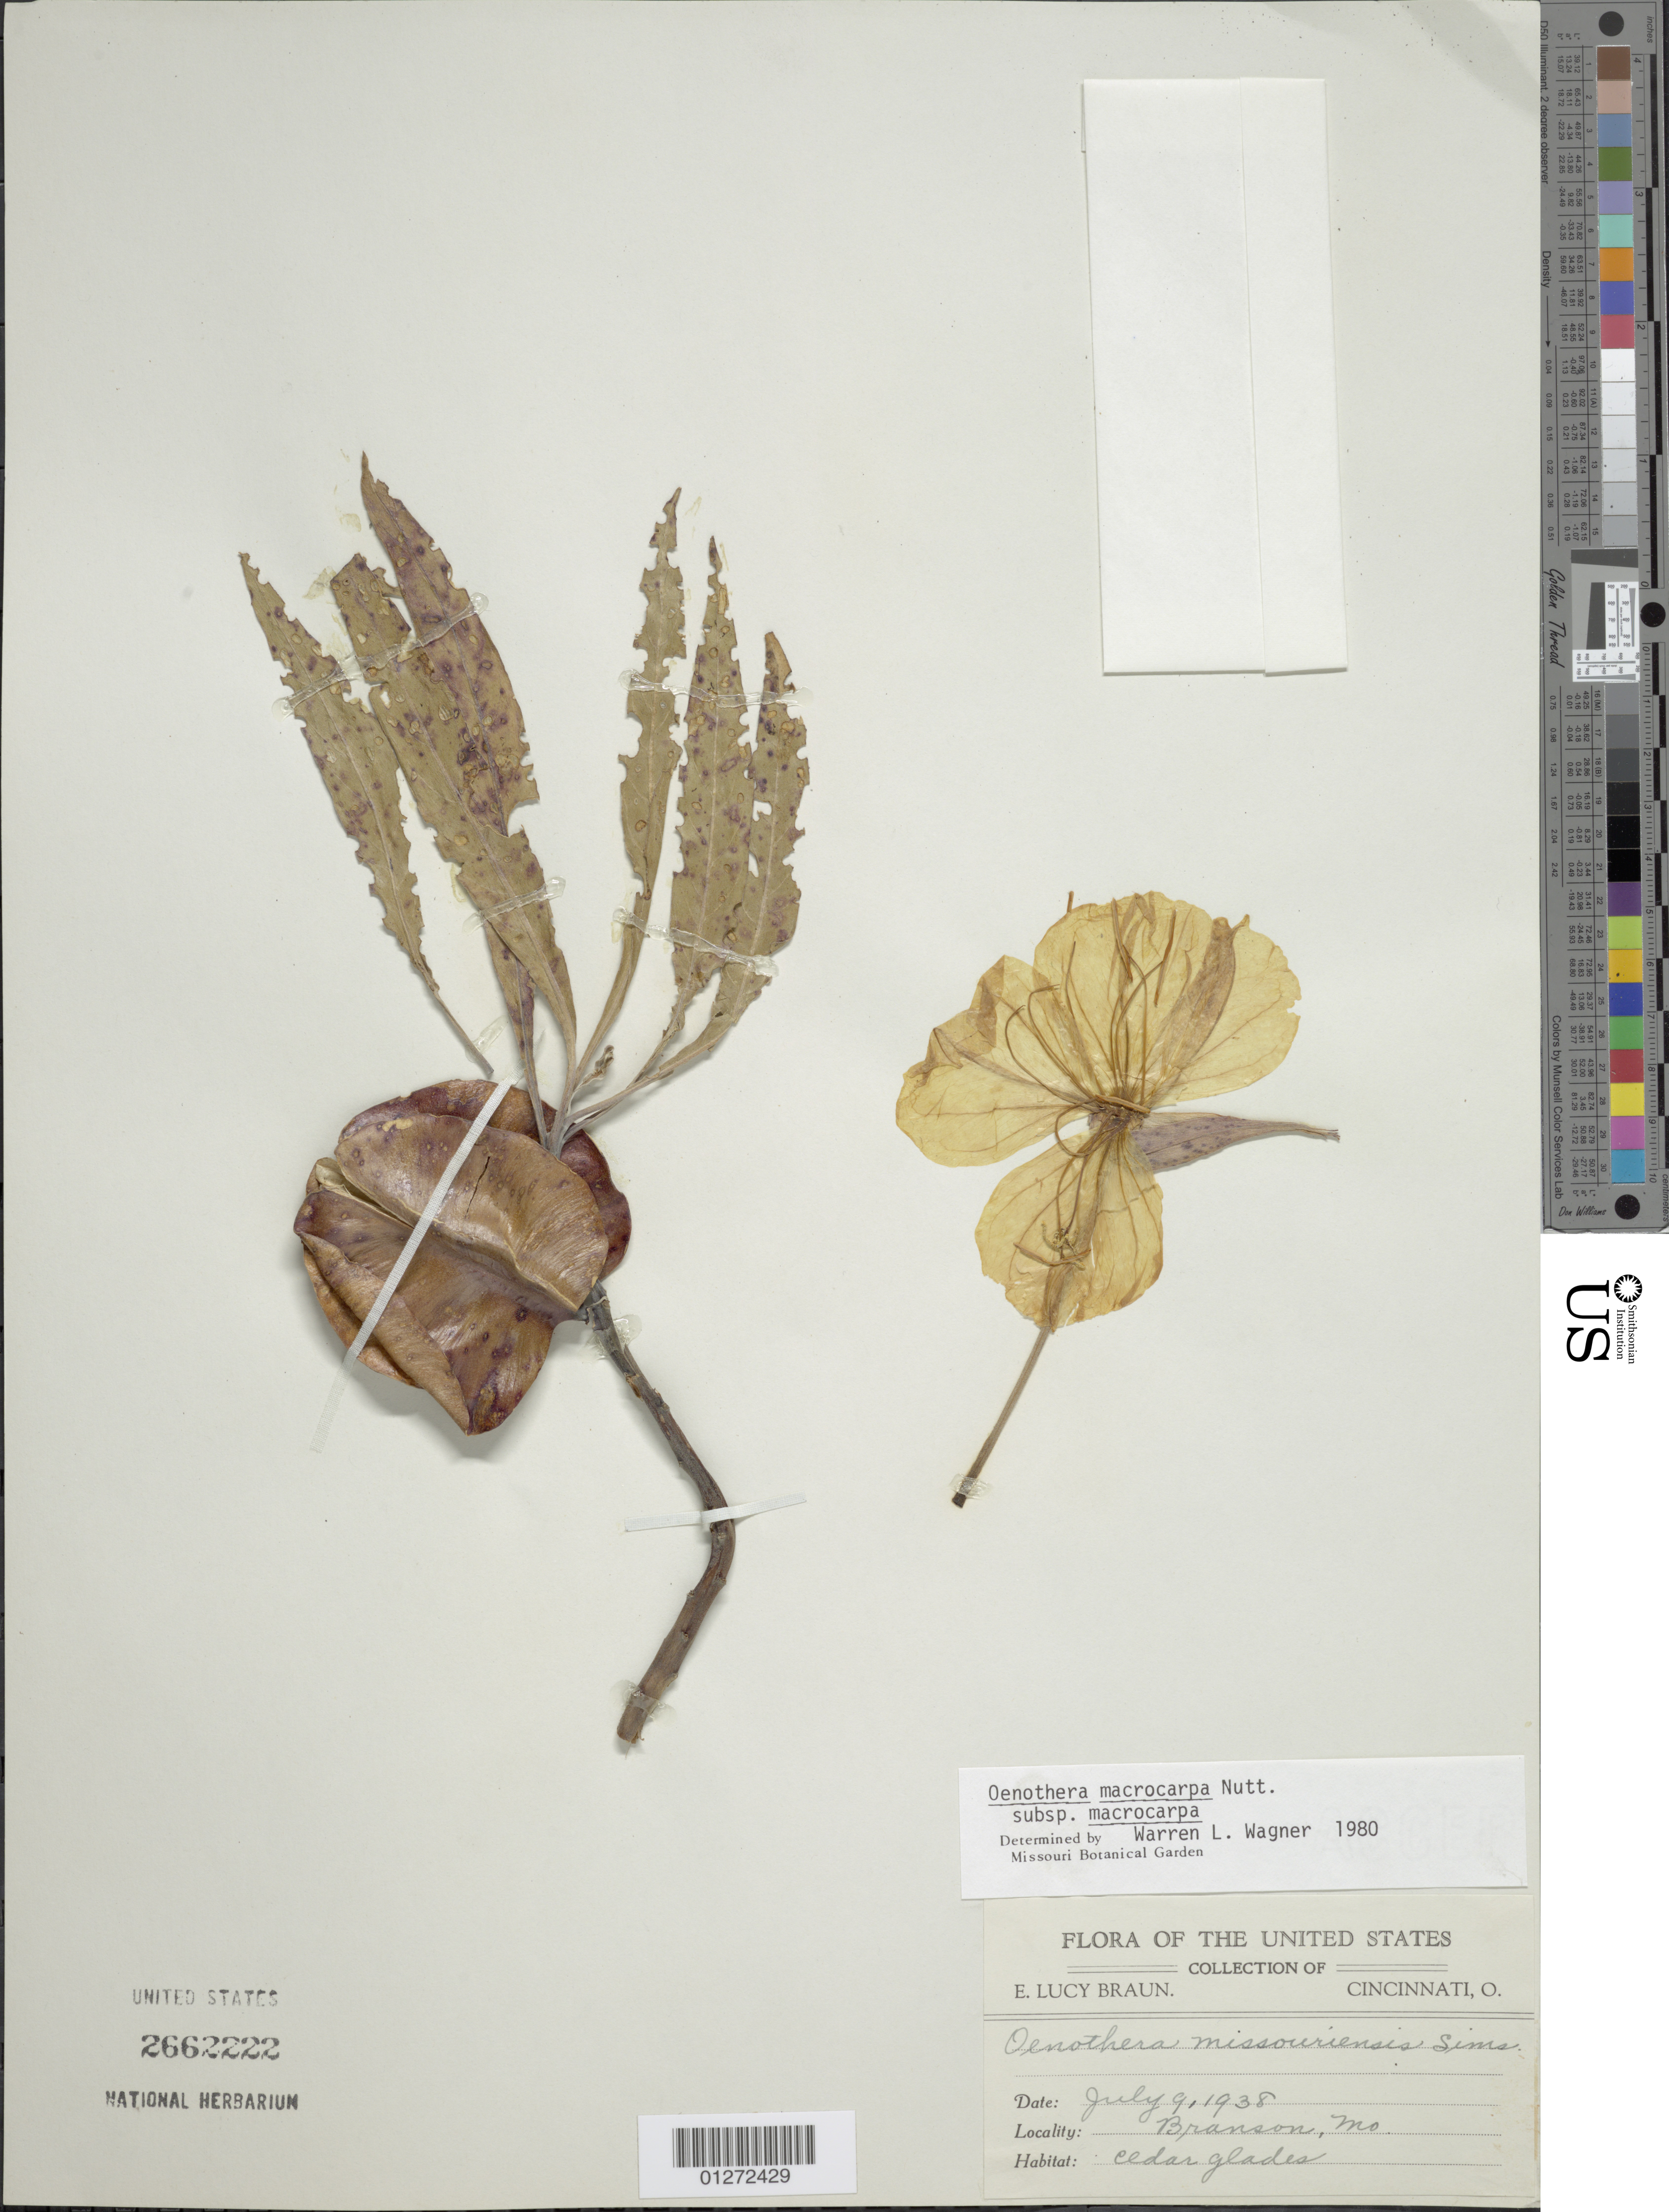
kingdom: Plantae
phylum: Tracheophyta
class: Magnoliopsida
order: Myrtales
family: Onagraceae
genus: Oenothera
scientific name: Oenothera macrocarpa subsp. macrocarpa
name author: Nutt.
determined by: Wagner, W. L., (BOT), Smithsonian Institution - National Museum of Natural History (UNITED STATES)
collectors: E. L. Braun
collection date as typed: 9 Jul 1938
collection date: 1938-07-09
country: United States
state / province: Missouri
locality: Branson. Cedar Glades.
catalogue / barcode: US 2662222